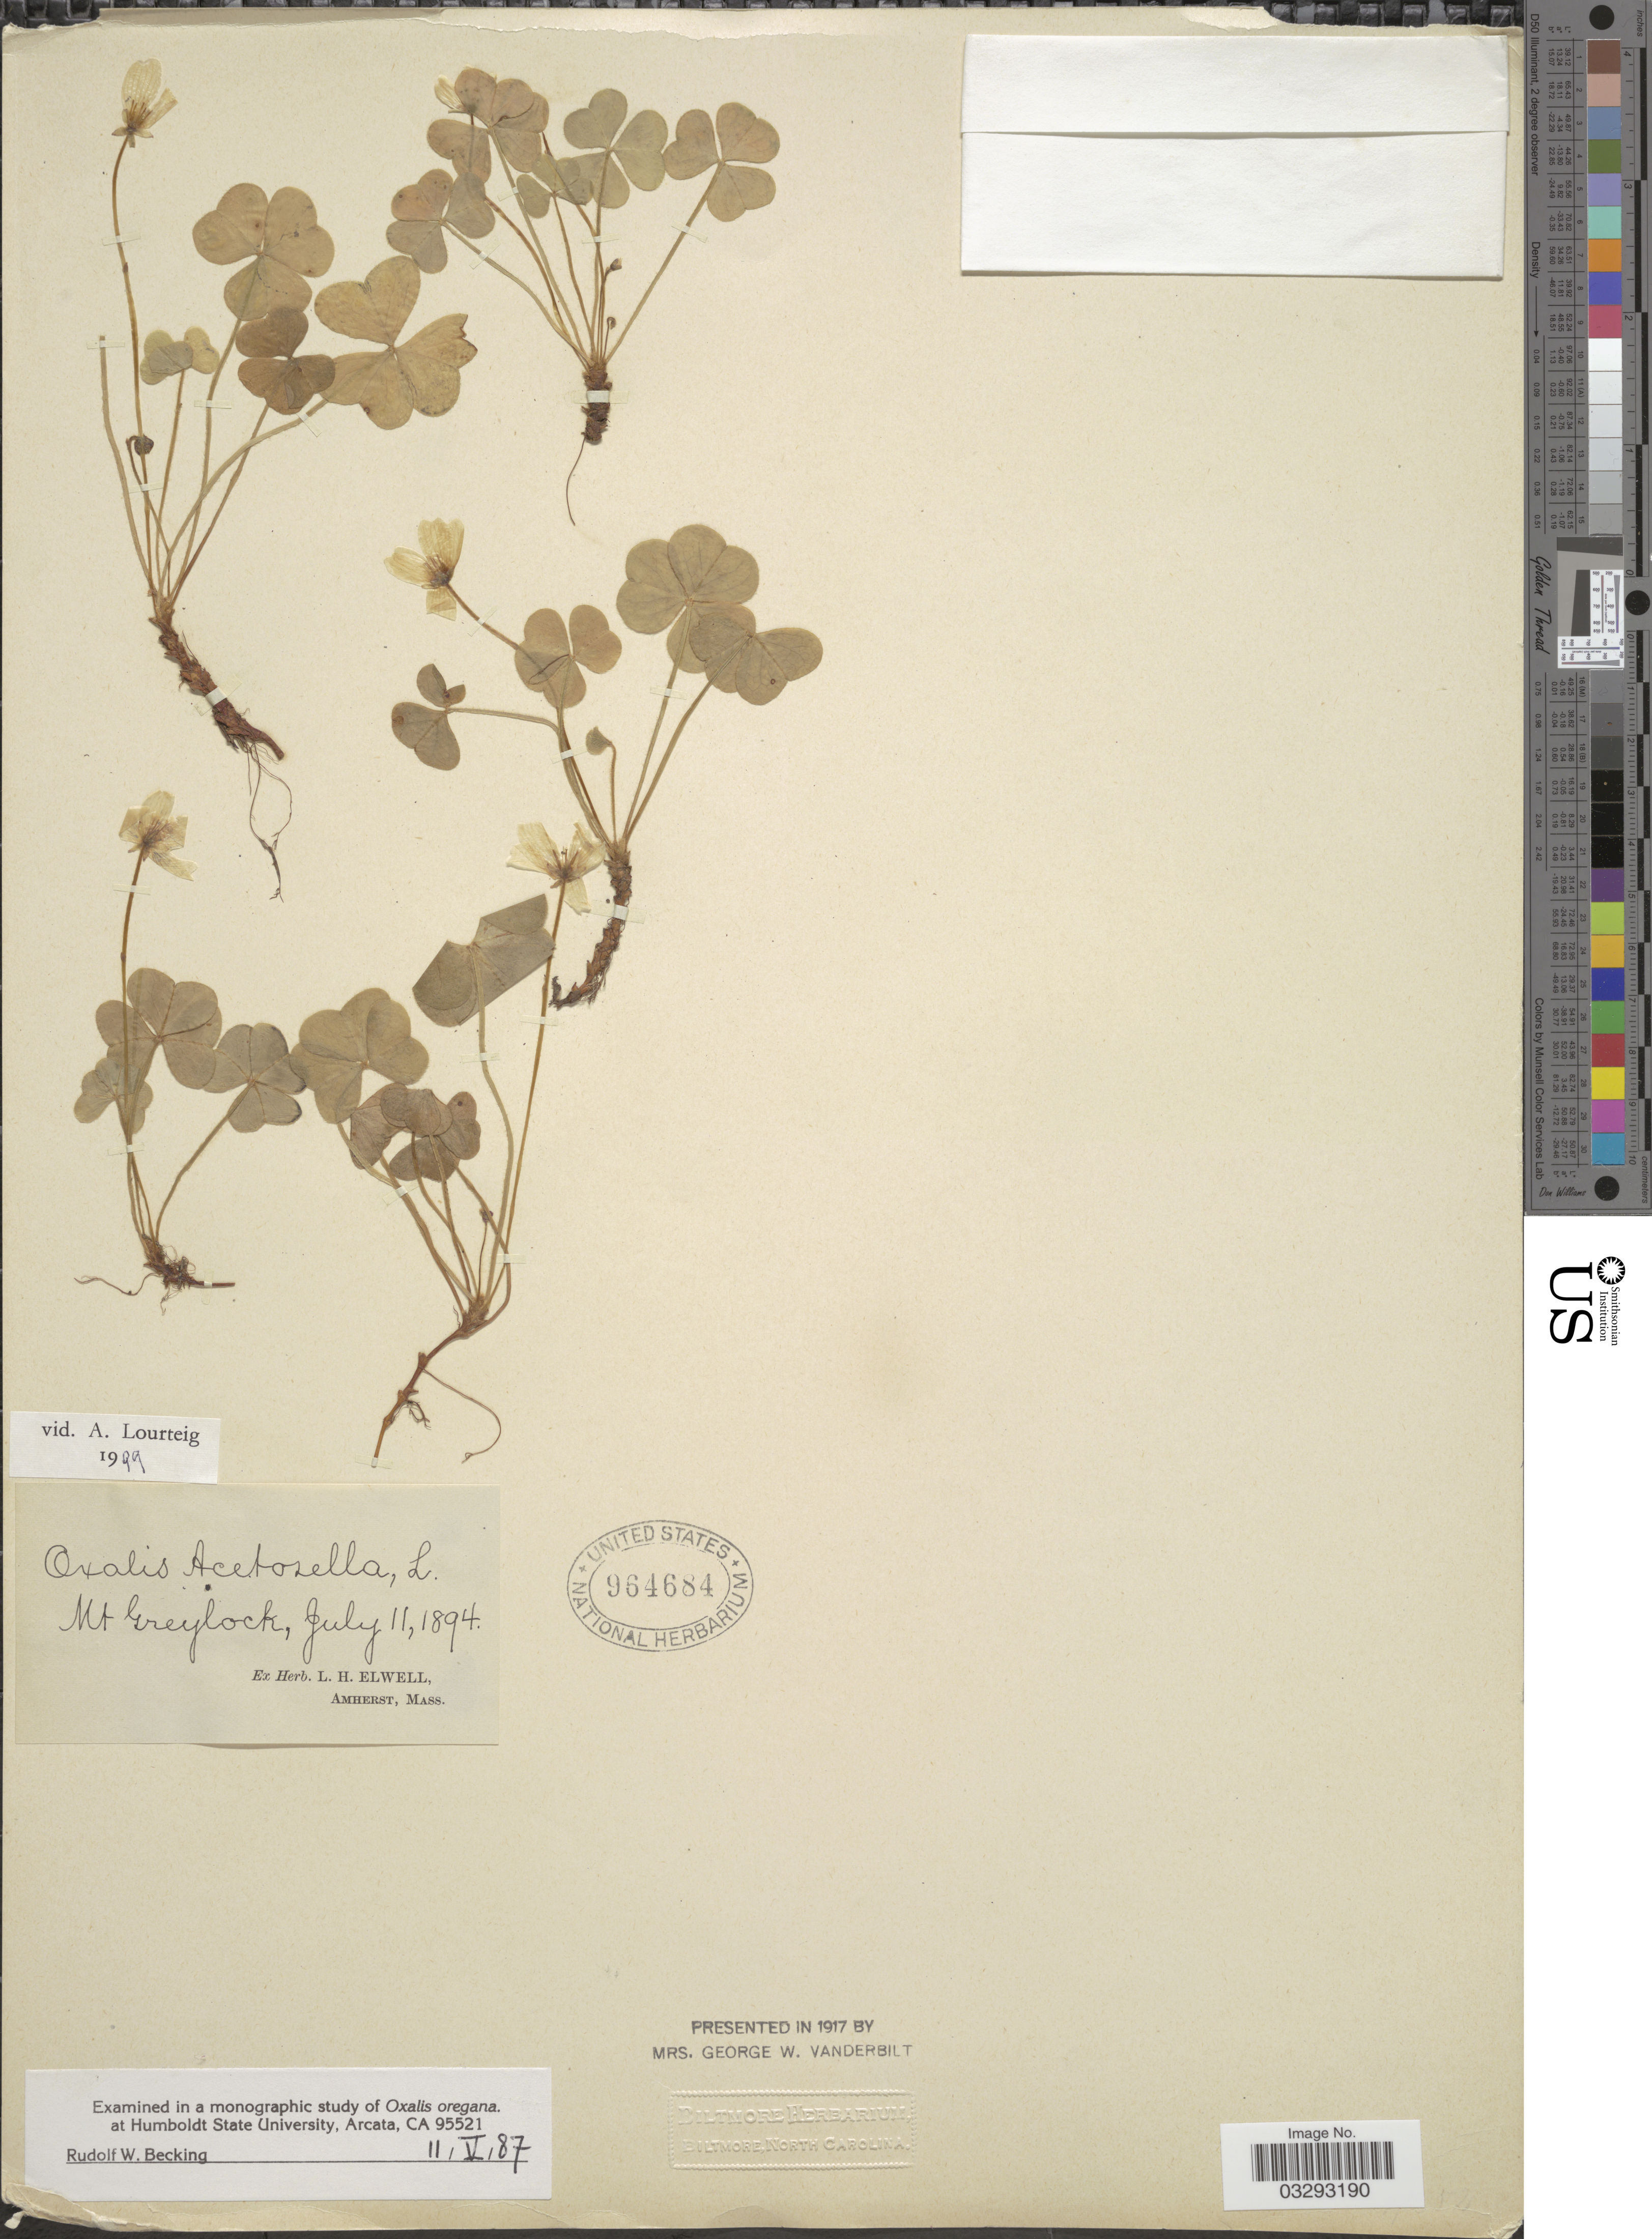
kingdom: Plantae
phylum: Tracheophyta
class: Magnoliopsida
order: Oxalidales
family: Oxalidaceae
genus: Oxalis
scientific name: Oxalis acetosella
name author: L.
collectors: ex herb. L. H. Elwell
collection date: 1894-07-11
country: United States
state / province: Massachusetts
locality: Mt Greylock.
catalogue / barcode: US 964684